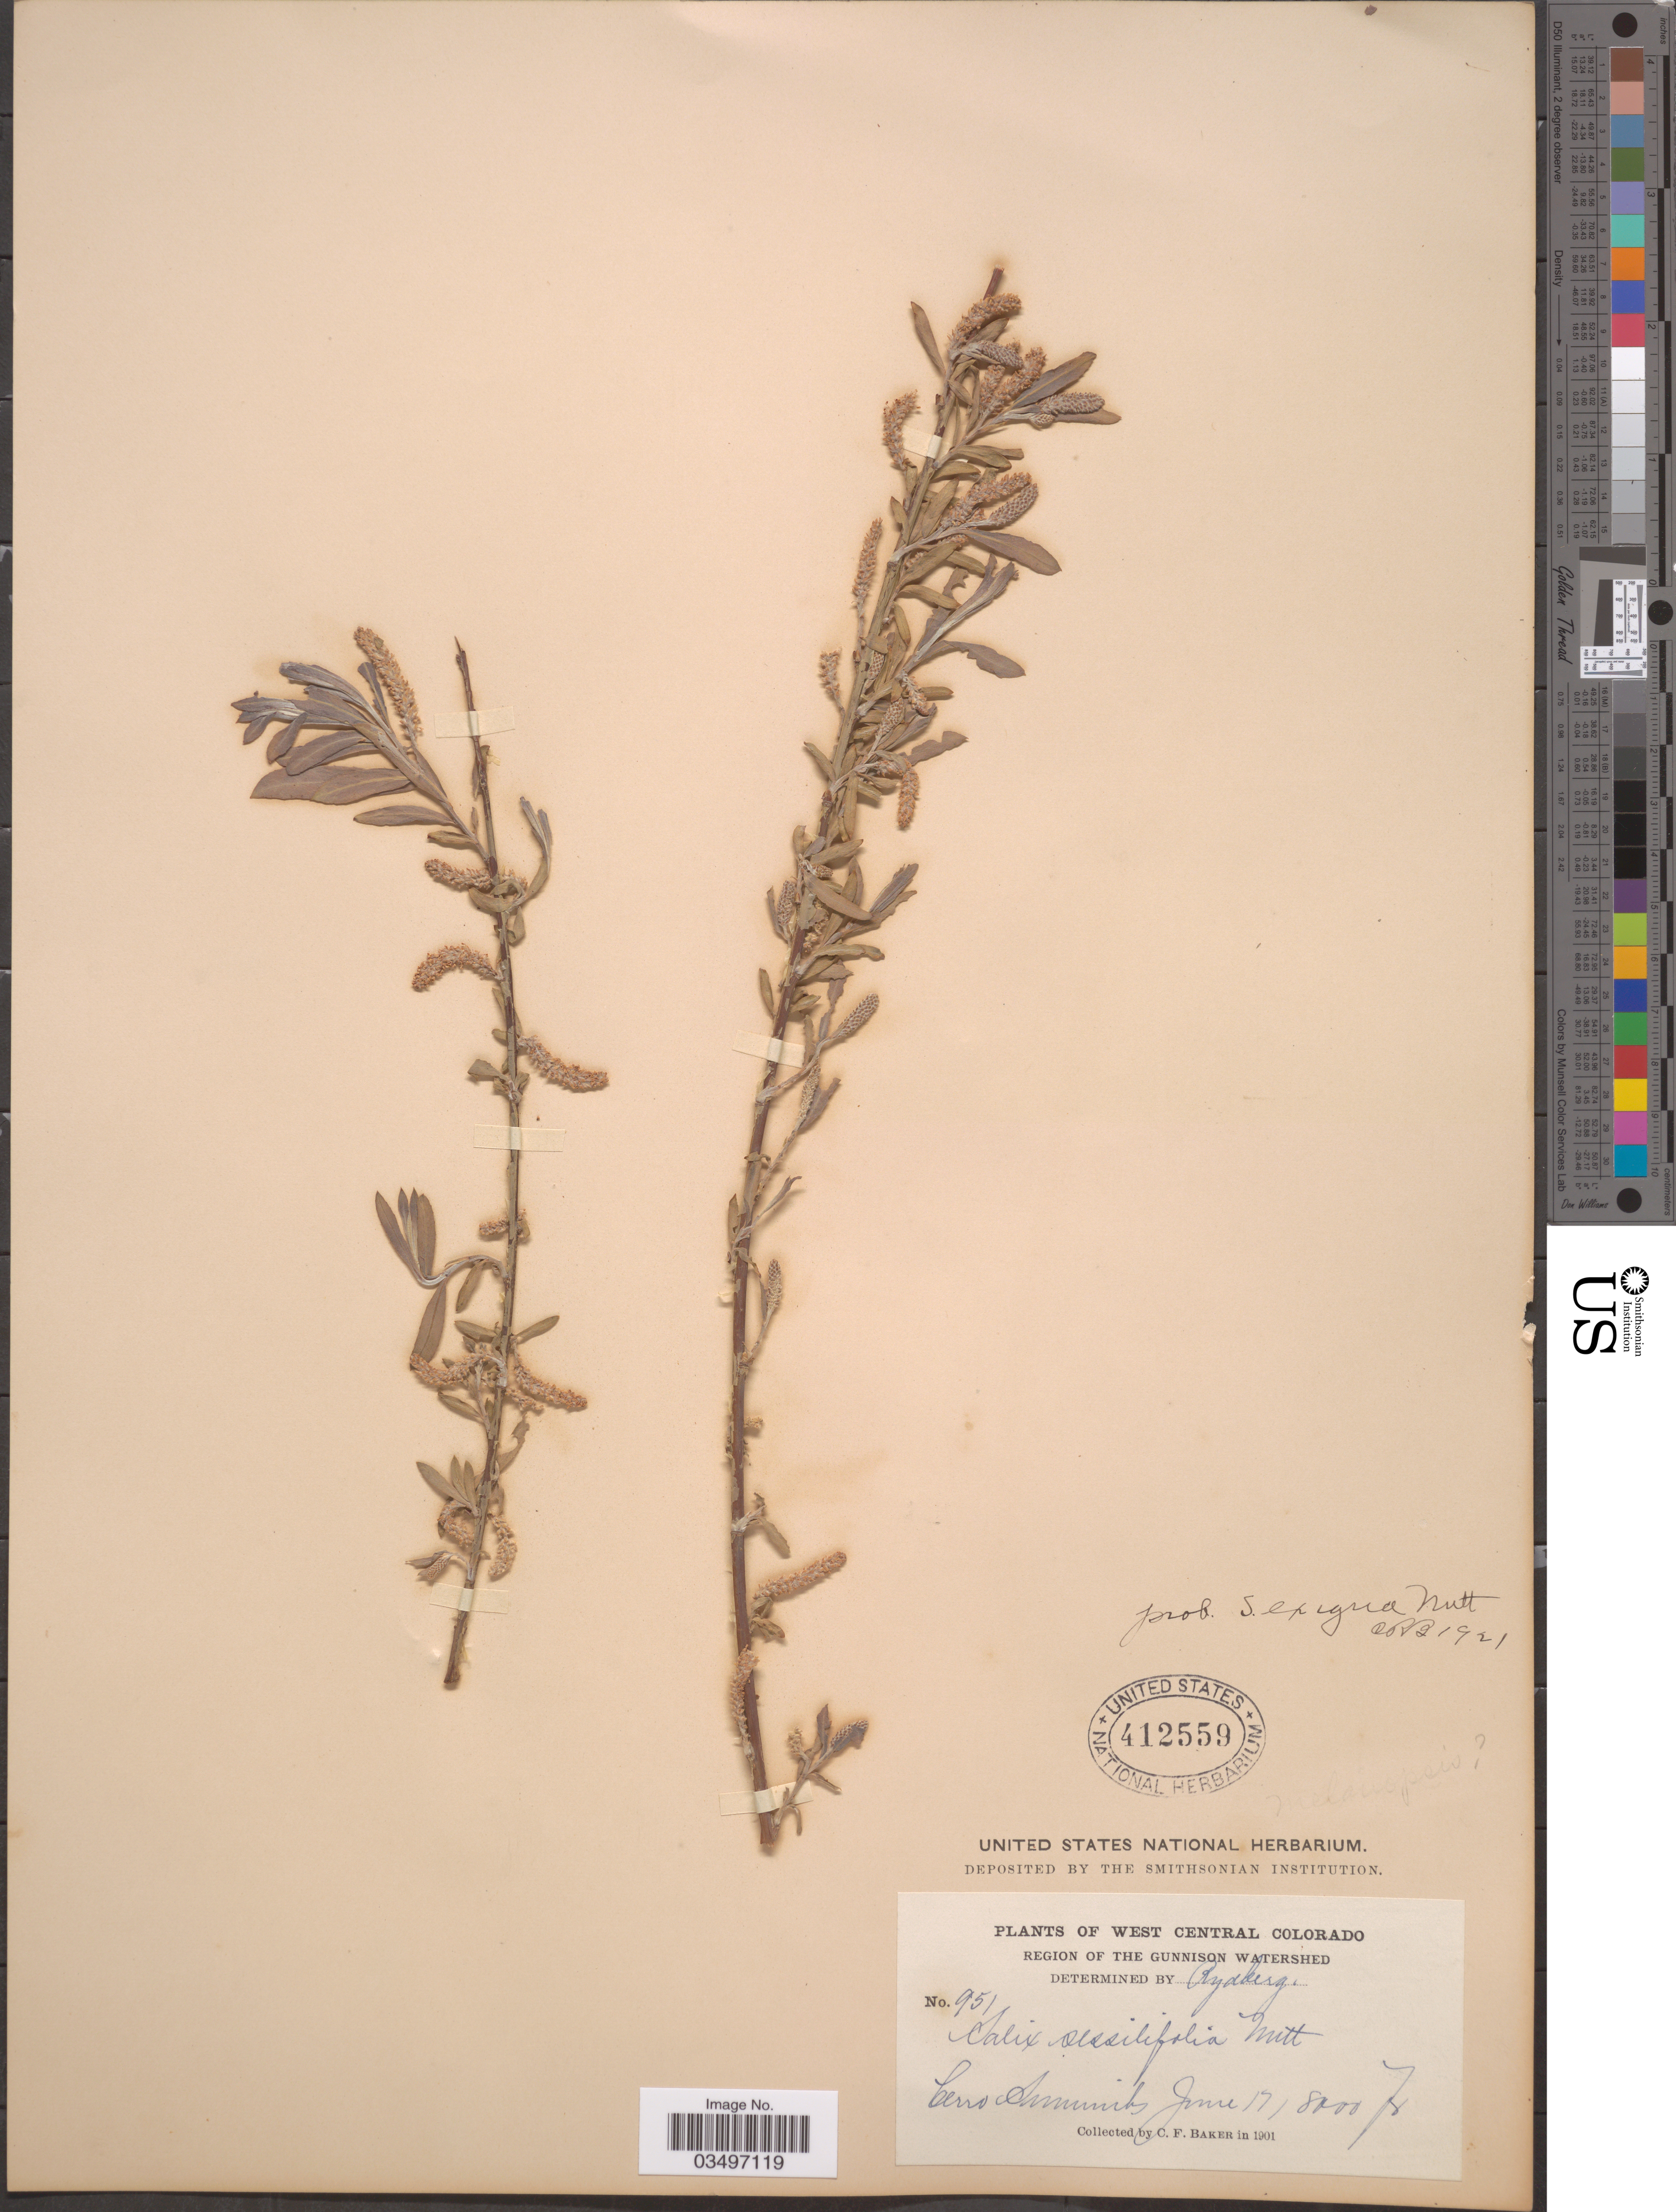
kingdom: Plantae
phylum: Tracheophyta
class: Magnoliopsida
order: Malpighiales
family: Salicaceae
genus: Salix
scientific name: Salix exigua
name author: Nutt.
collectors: C. F. Baker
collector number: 951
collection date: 1901-06-17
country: United States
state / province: Colorado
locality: West Central Colorado. Region of the Gunnison Watershed. Cerro Summits.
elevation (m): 2438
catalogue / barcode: US 412559